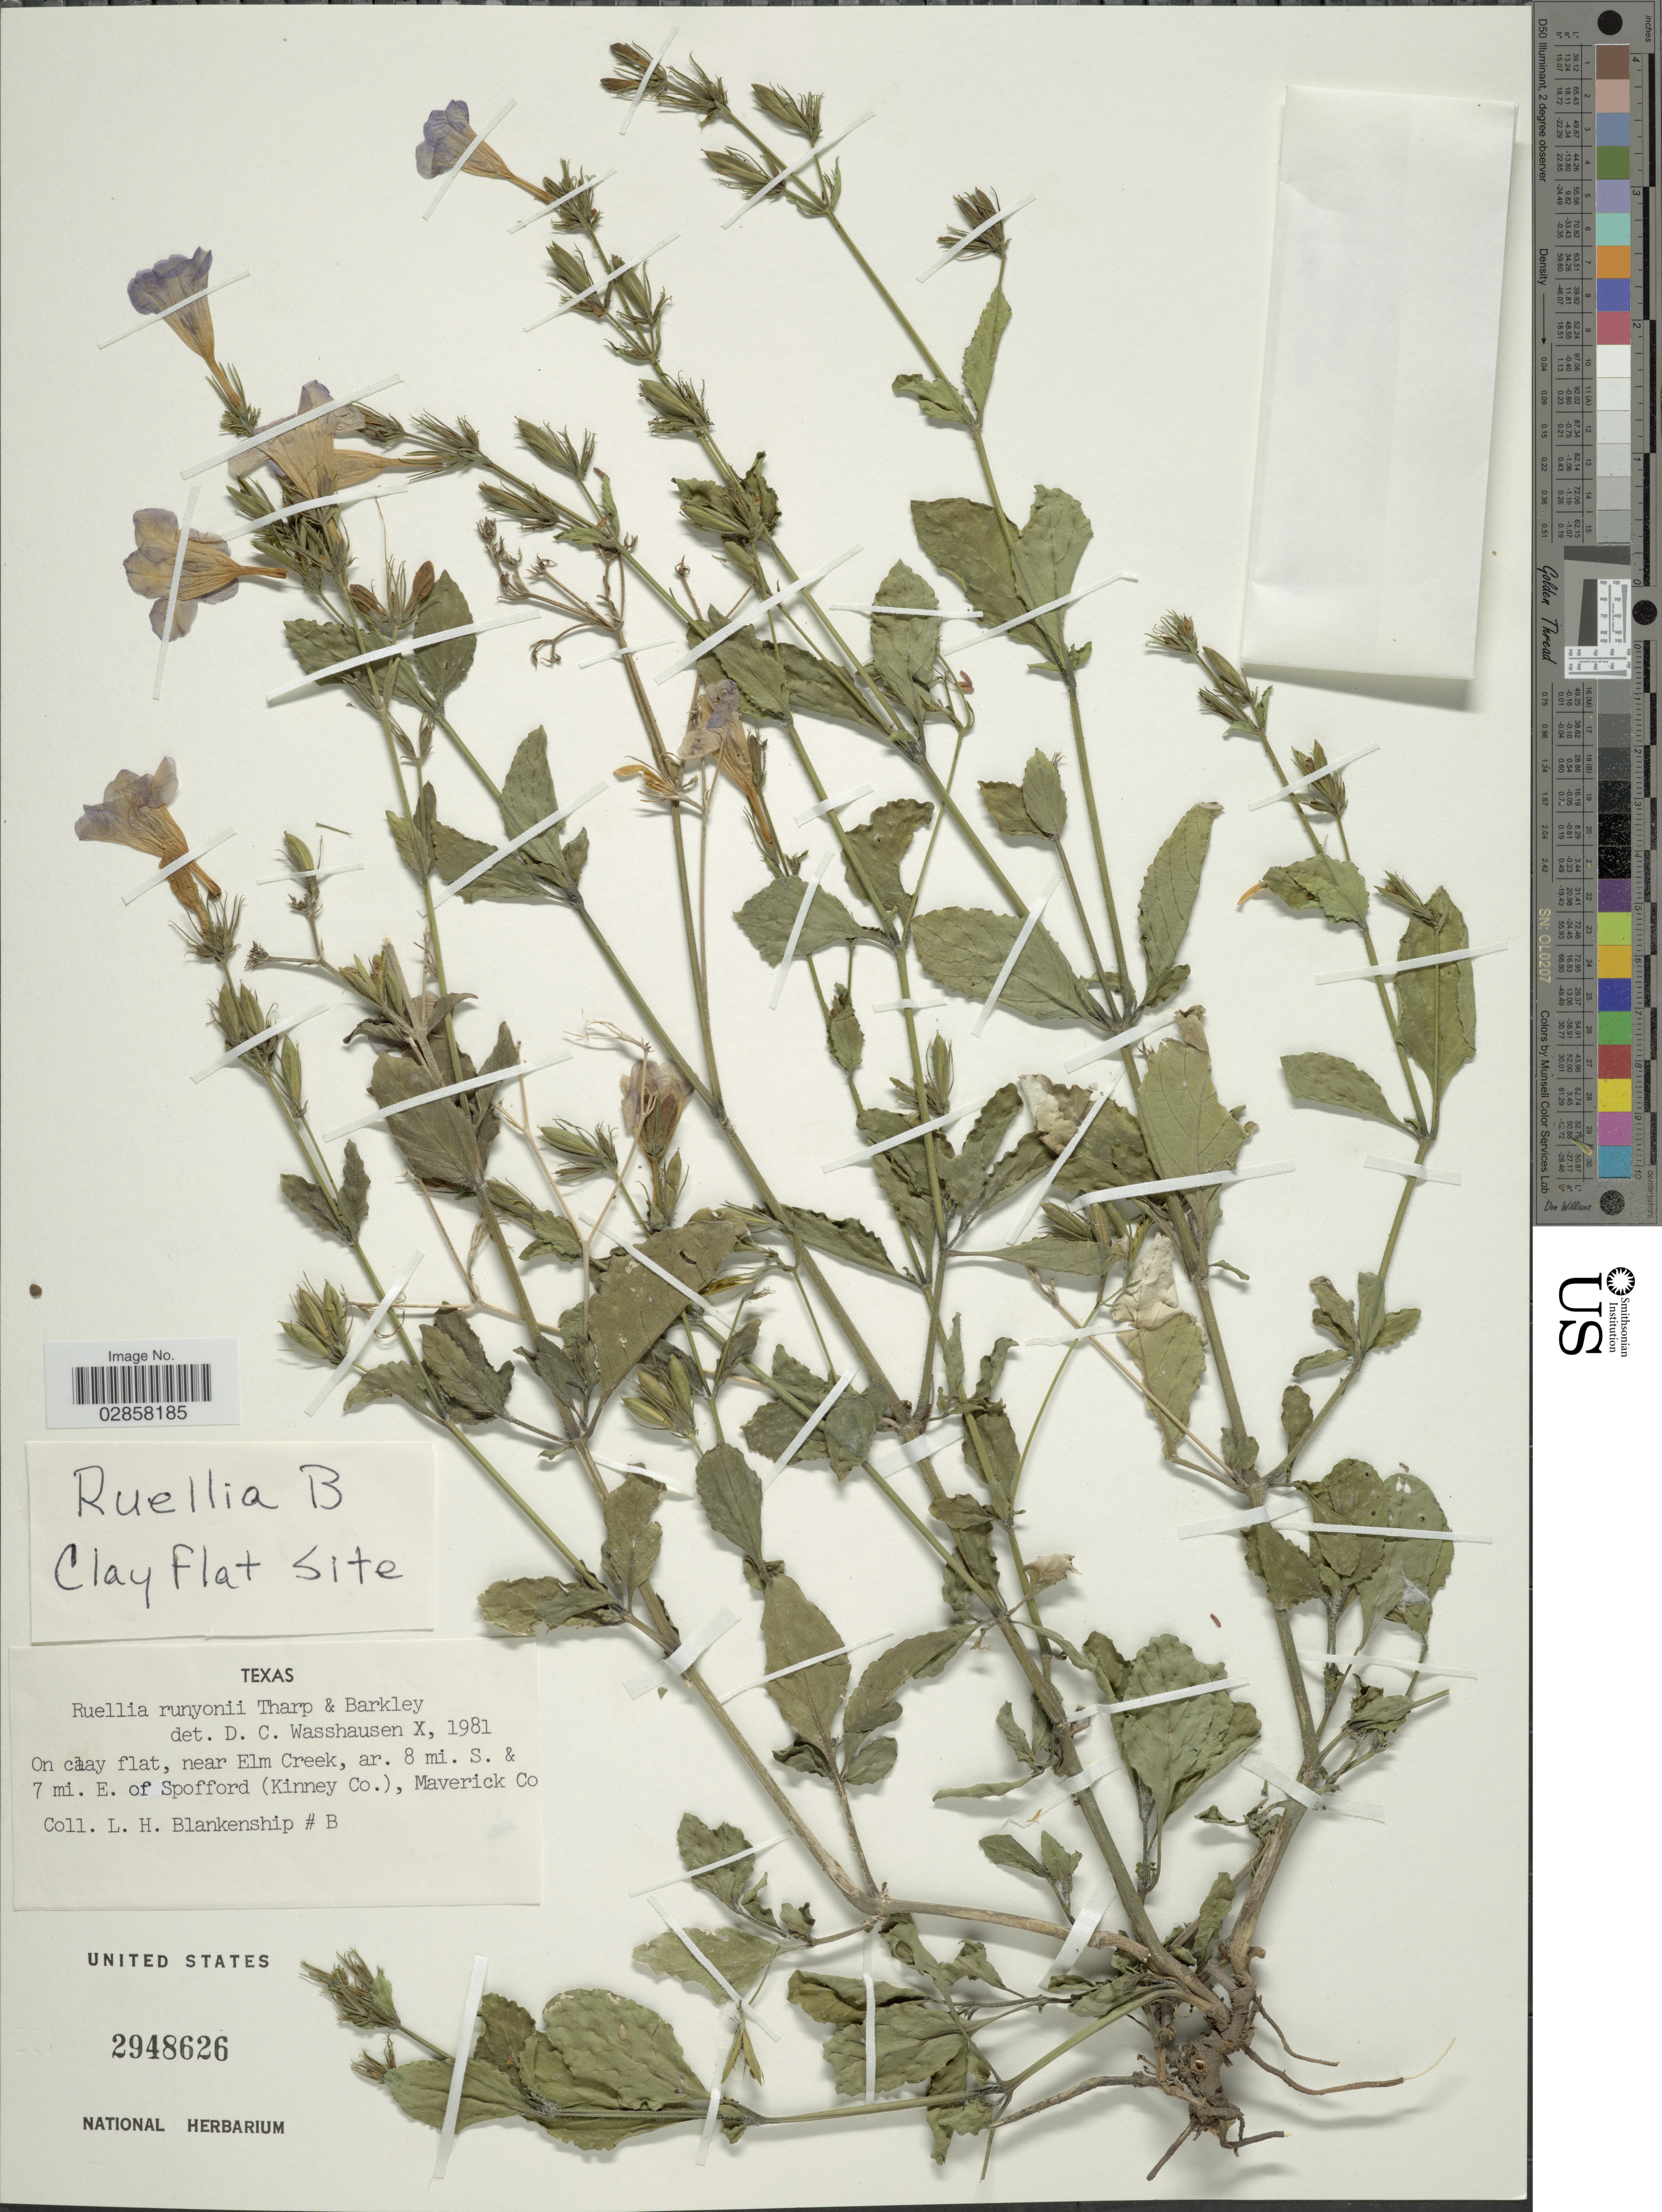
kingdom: Plantae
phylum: Tracheophyta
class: Magnoliopsida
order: Lamiales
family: Acanthaceae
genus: Ruellia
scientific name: Ruellia runyonii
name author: Tharp & F.A. Barkley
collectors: L. Blankenship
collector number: B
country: United States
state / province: Texas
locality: On clay flat, near Elm Creek, ar. 8 mi. S. & 7 mi. E. of Spofford (Kinney Co.), Maverick Co.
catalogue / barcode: US 2948626